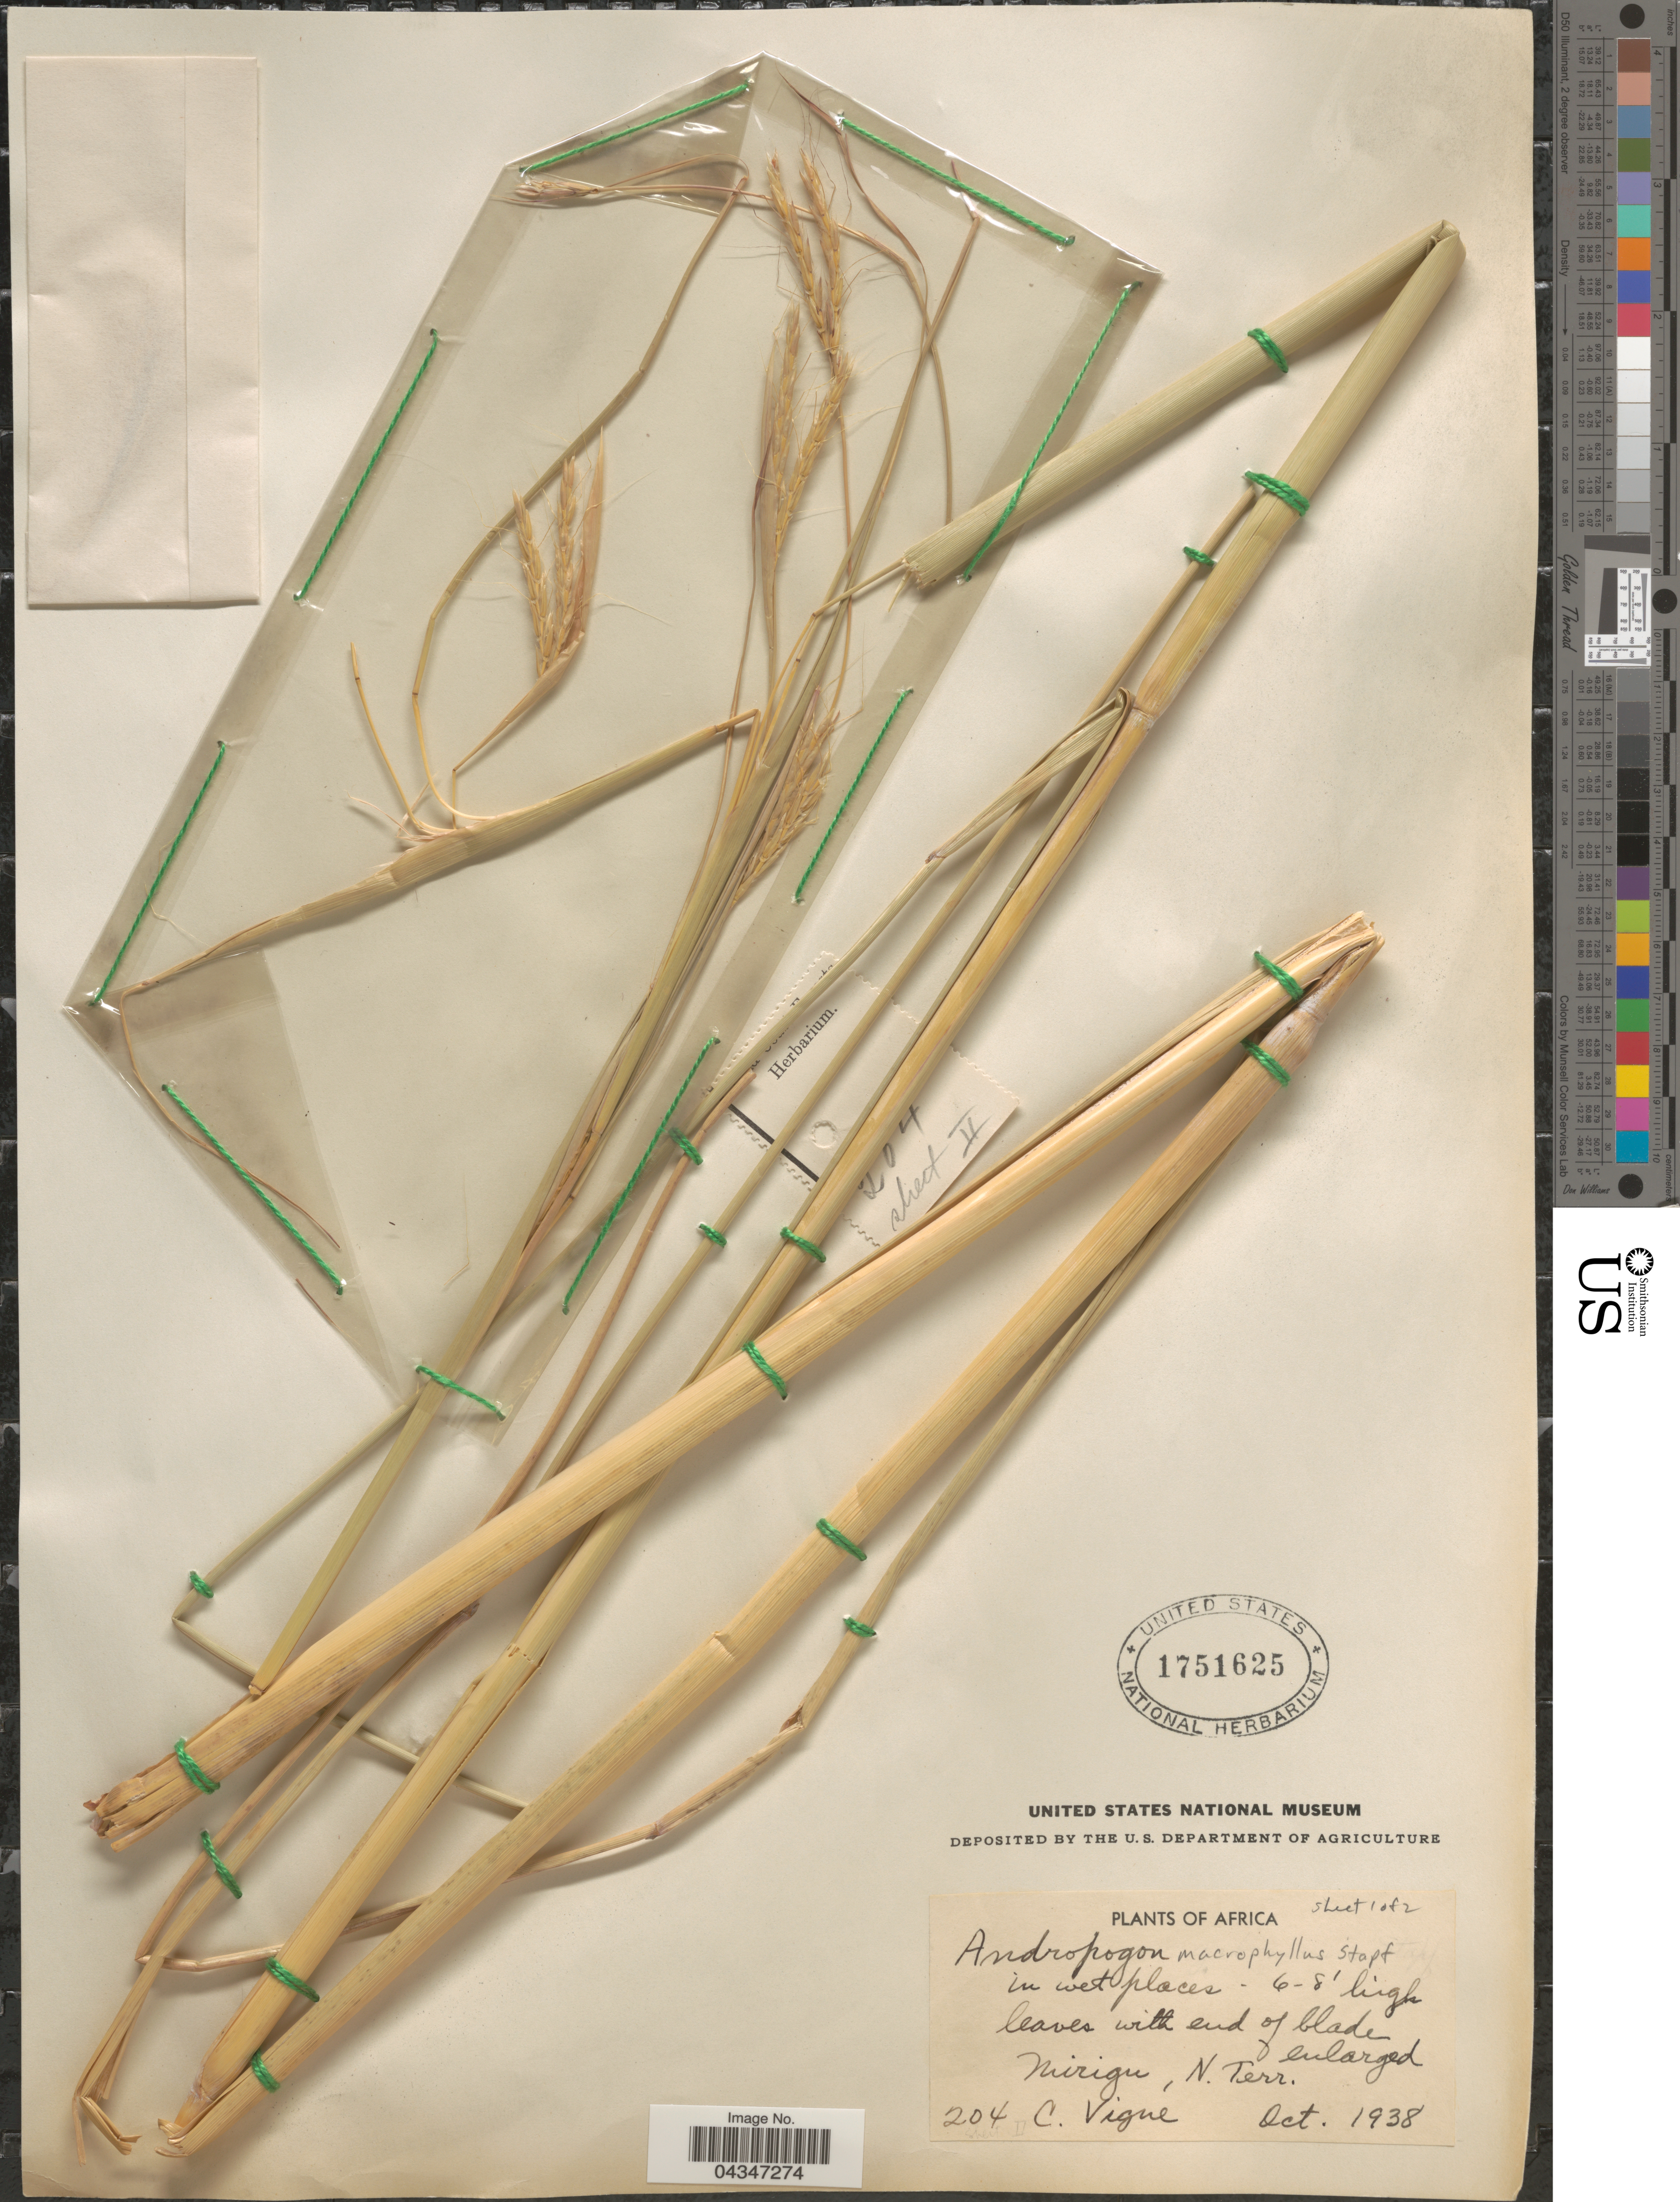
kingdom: Plantae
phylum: Tracheophyta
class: Liliopsida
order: Poales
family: Poaceae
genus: Andropogon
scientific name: Andropogon macrophyllus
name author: Stapf in Oliv.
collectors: C. Vigne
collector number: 204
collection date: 1938-10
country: Ghana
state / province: Northern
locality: Mirigu.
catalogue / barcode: US 1751625